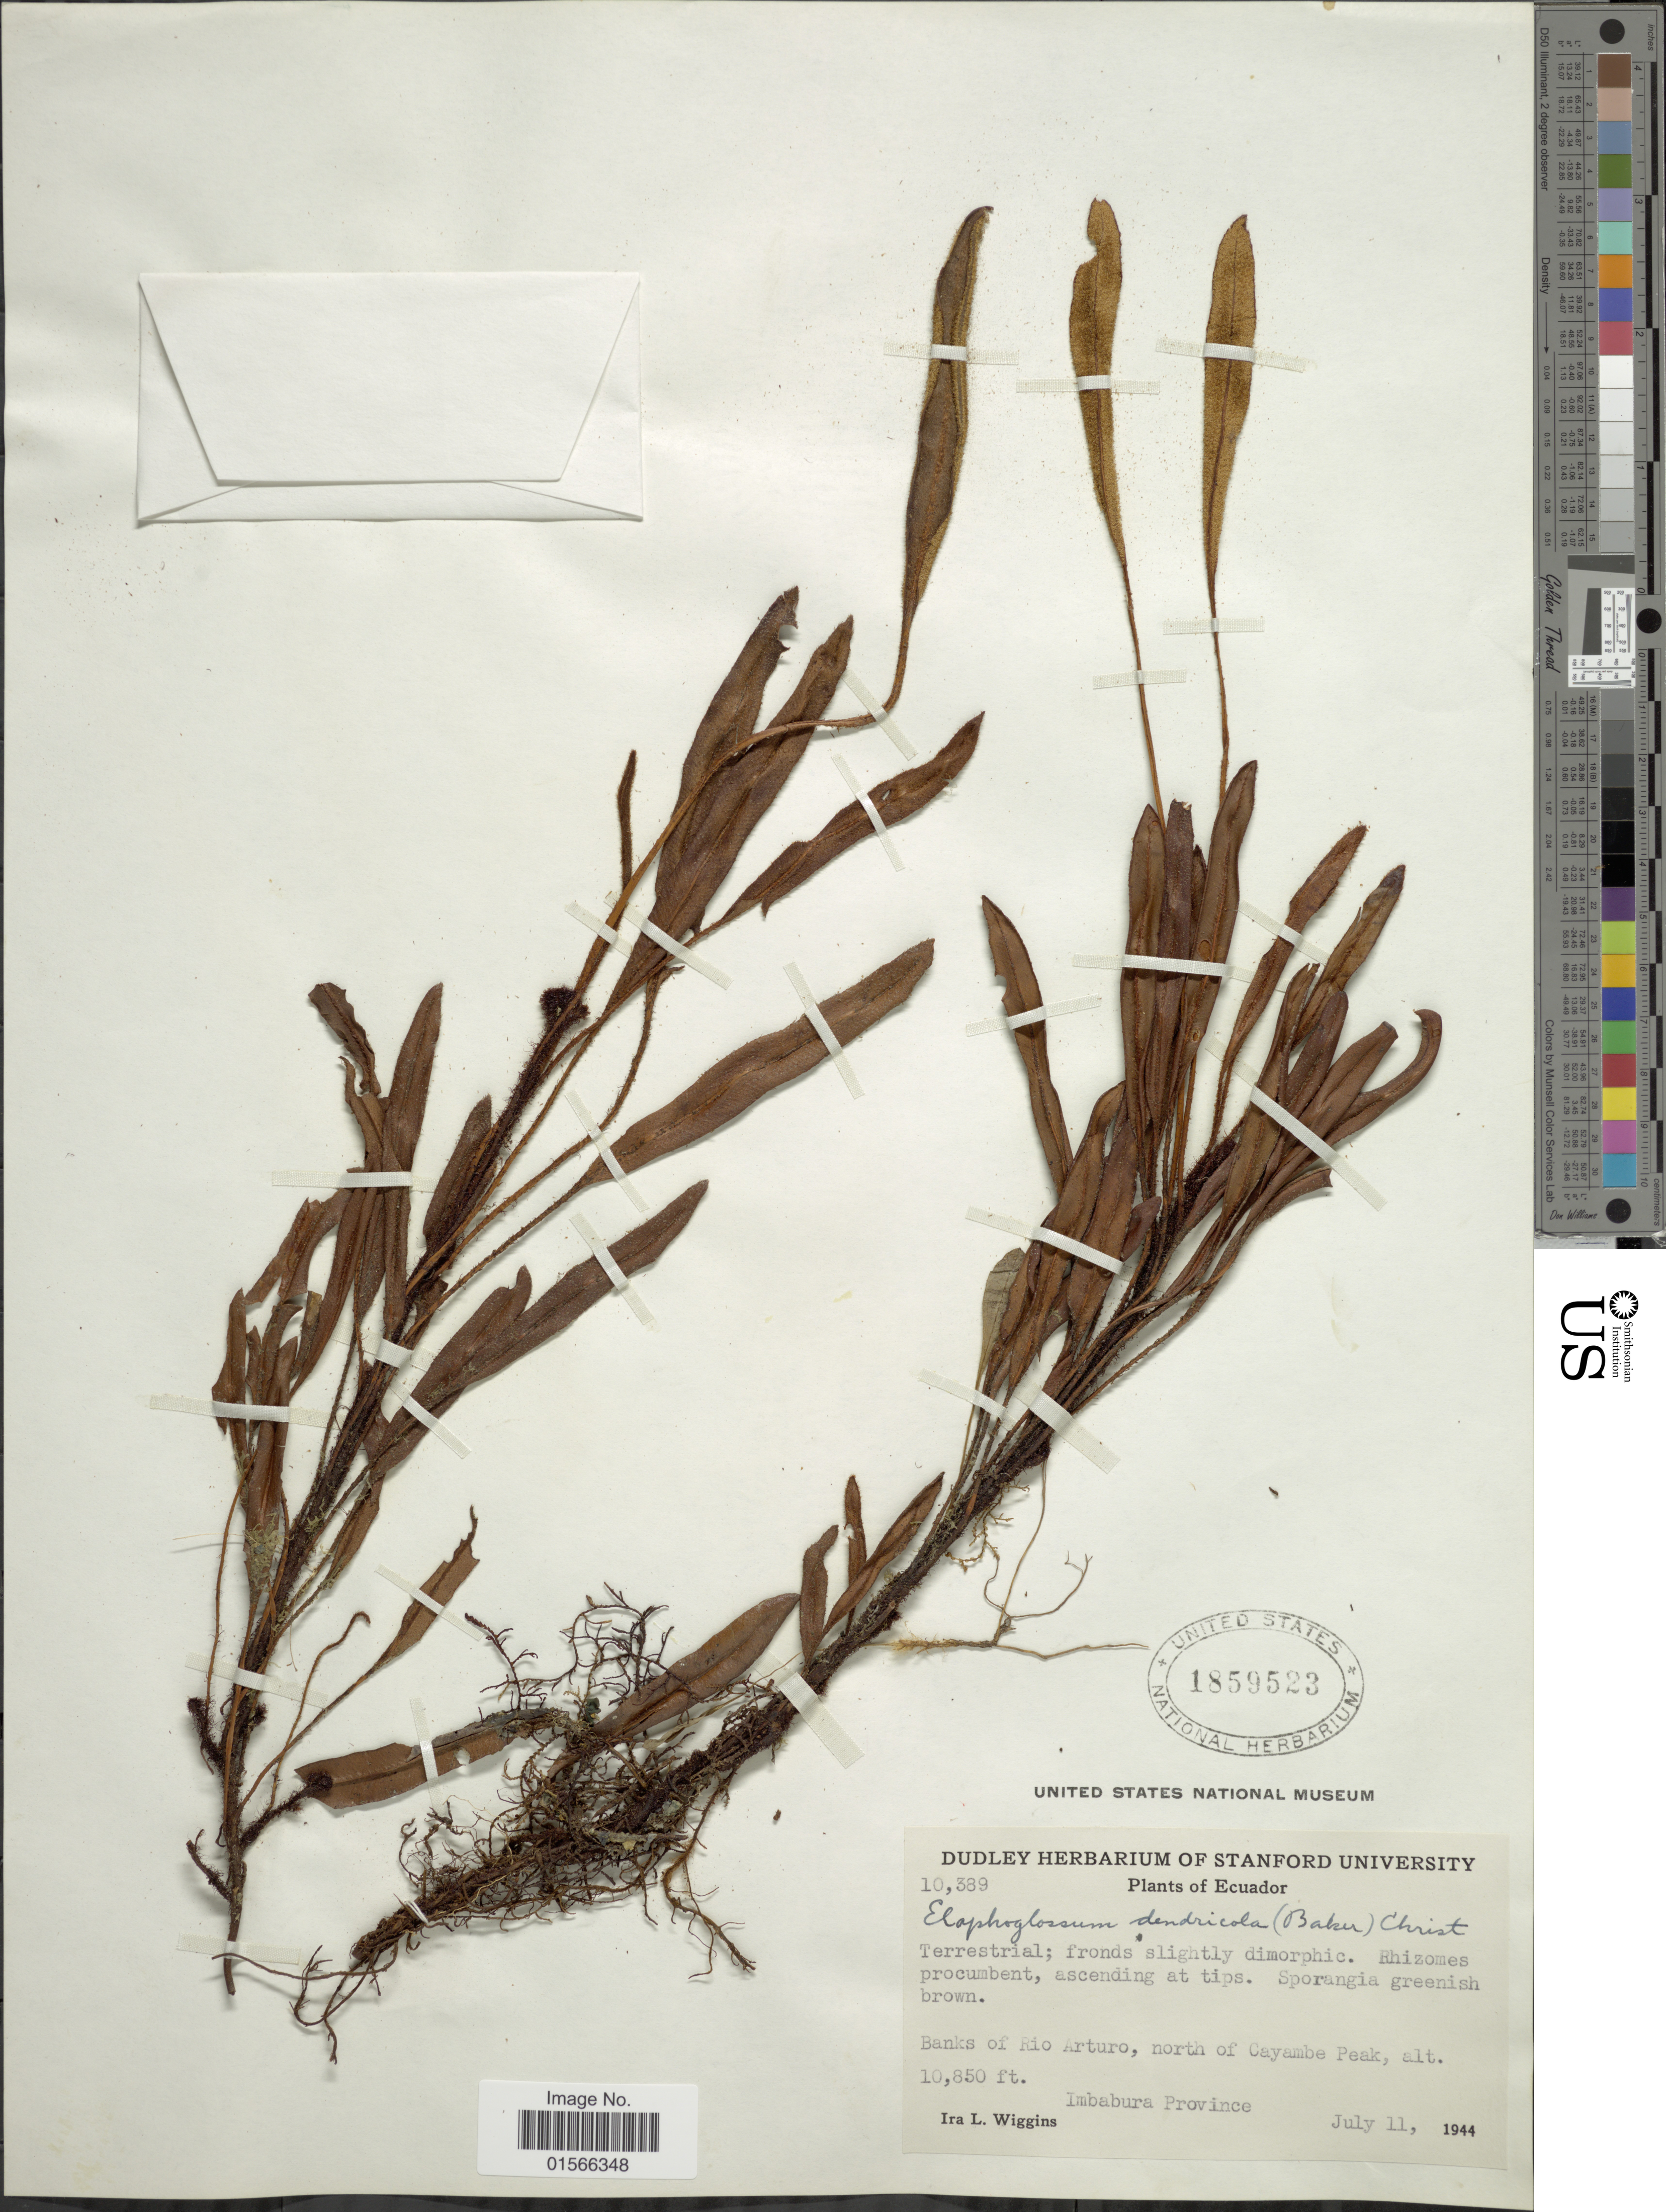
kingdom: Plantae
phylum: Tracheophyta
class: Polypodiopsida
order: Polypodiales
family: Dryopteridaceae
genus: Elaphoglossum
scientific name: Elaphoglossum dendricolum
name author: (Baker) Christ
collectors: I. L. Wiggins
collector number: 10389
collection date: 1944-07-11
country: Ecuador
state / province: Imbabura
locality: Banks of Rio Arturo, north of Cayambe Peak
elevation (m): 3307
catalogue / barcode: US 1859523